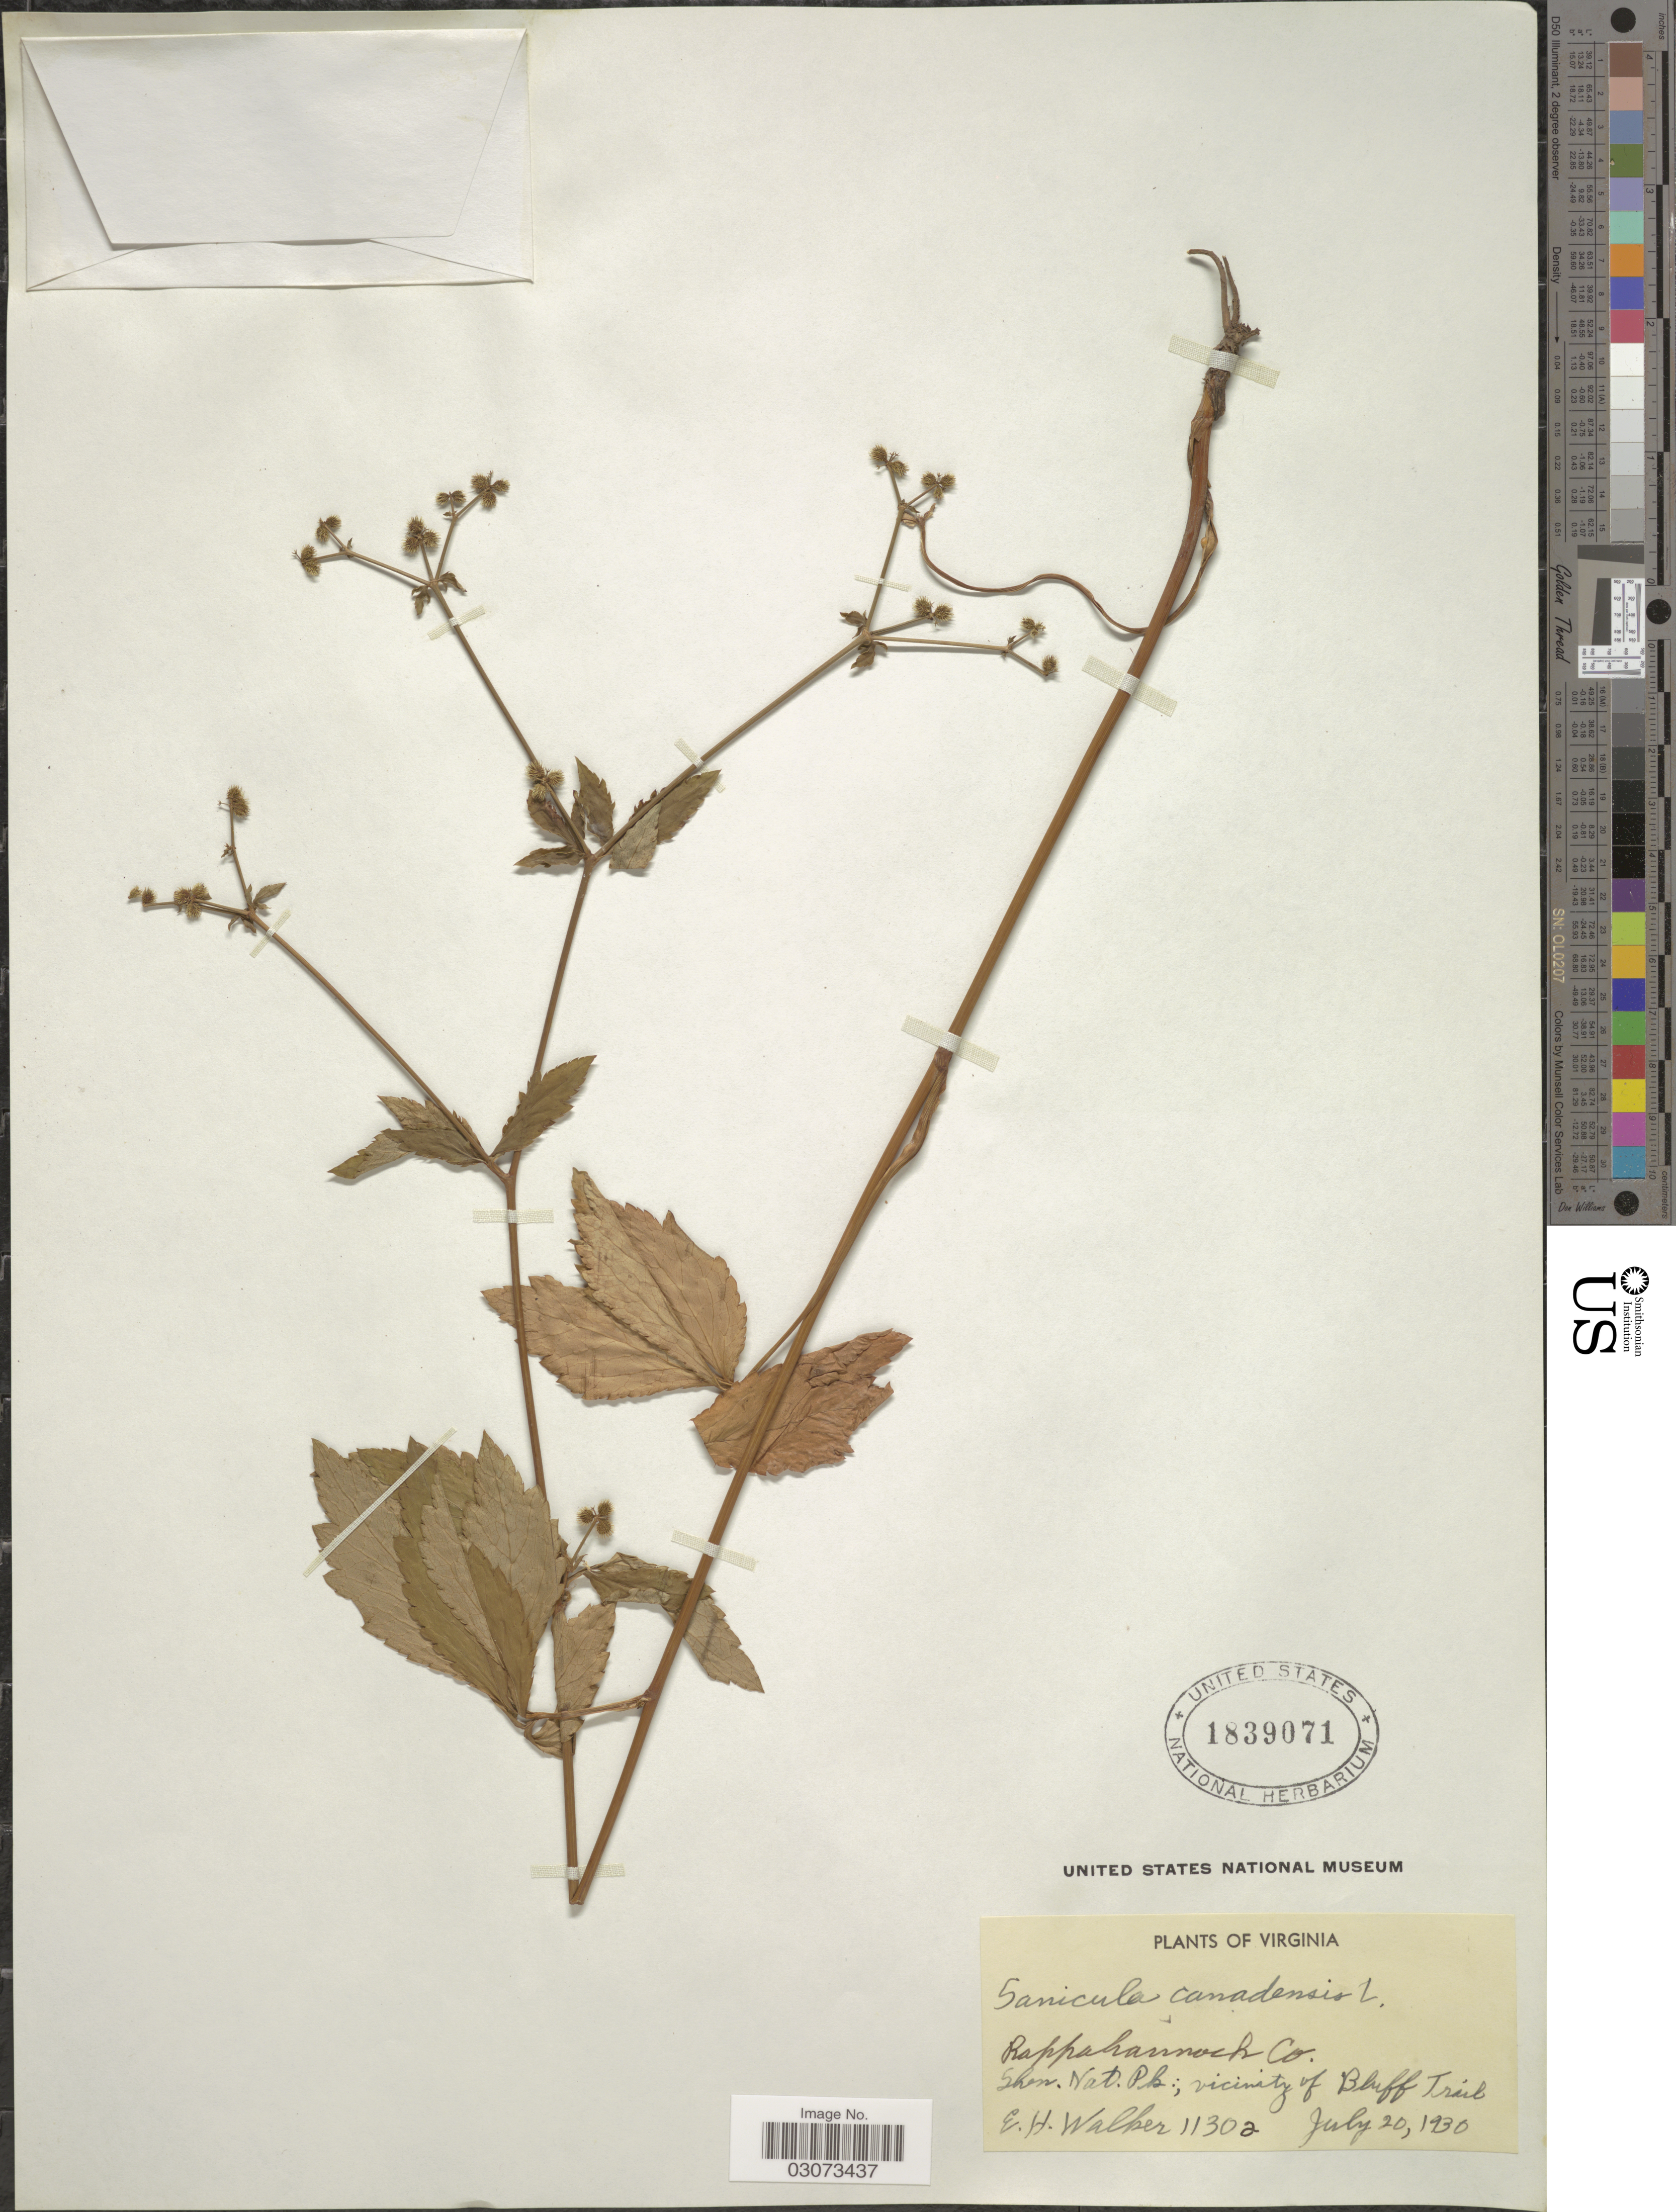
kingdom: Plantae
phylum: Tracheophyta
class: Magnoliopsida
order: Apiales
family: Apiaceae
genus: Sanicula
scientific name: Sanicula canadensis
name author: L.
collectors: E. H. Walker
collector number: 11302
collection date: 1930-07-20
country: United States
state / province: Virginia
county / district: Rappahannock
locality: Shen. Nat. Pk.; vicinity of Bluff Trail.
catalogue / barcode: US 1839071